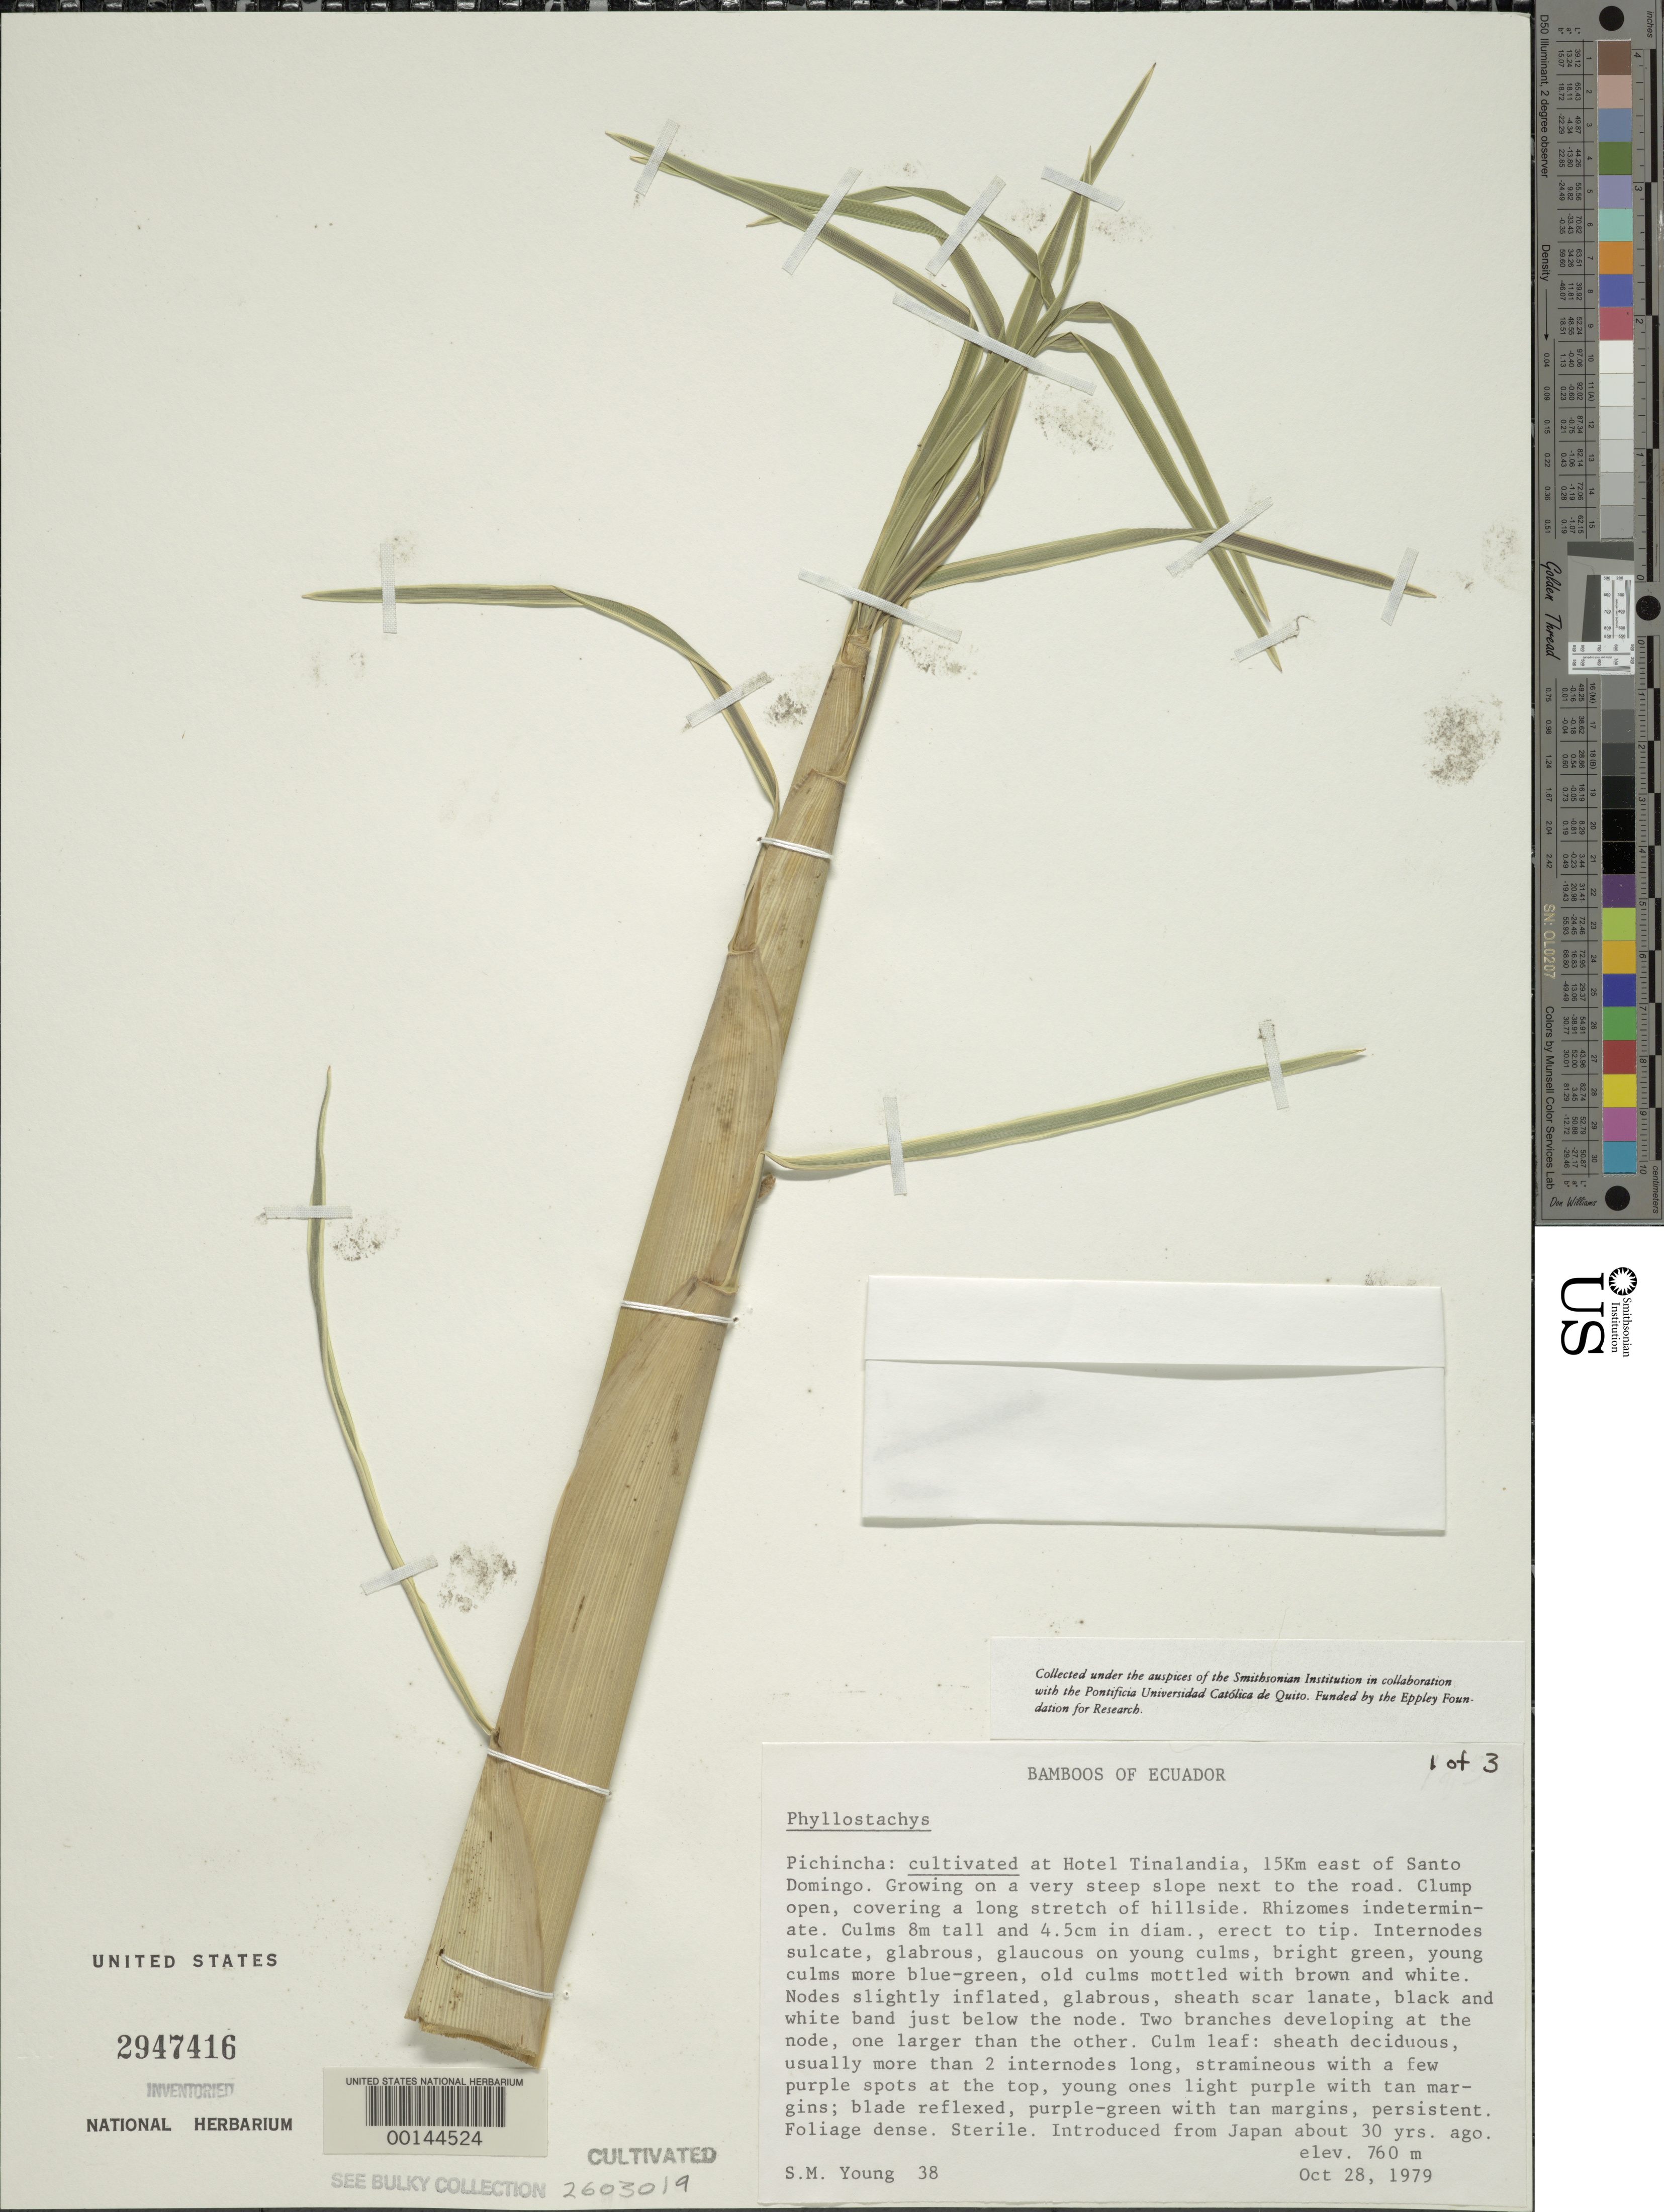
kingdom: Plantae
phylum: Tracheophyta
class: Liliopsida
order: Poales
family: Poaceae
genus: Phyllostachys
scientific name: Phyllostachys sp.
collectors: S. Young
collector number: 38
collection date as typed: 28 Oct 1979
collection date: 1979-10-28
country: Ecuador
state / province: Pichincha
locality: Santo Domingo, hotel tinalandia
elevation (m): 760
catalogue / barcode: US 2947416